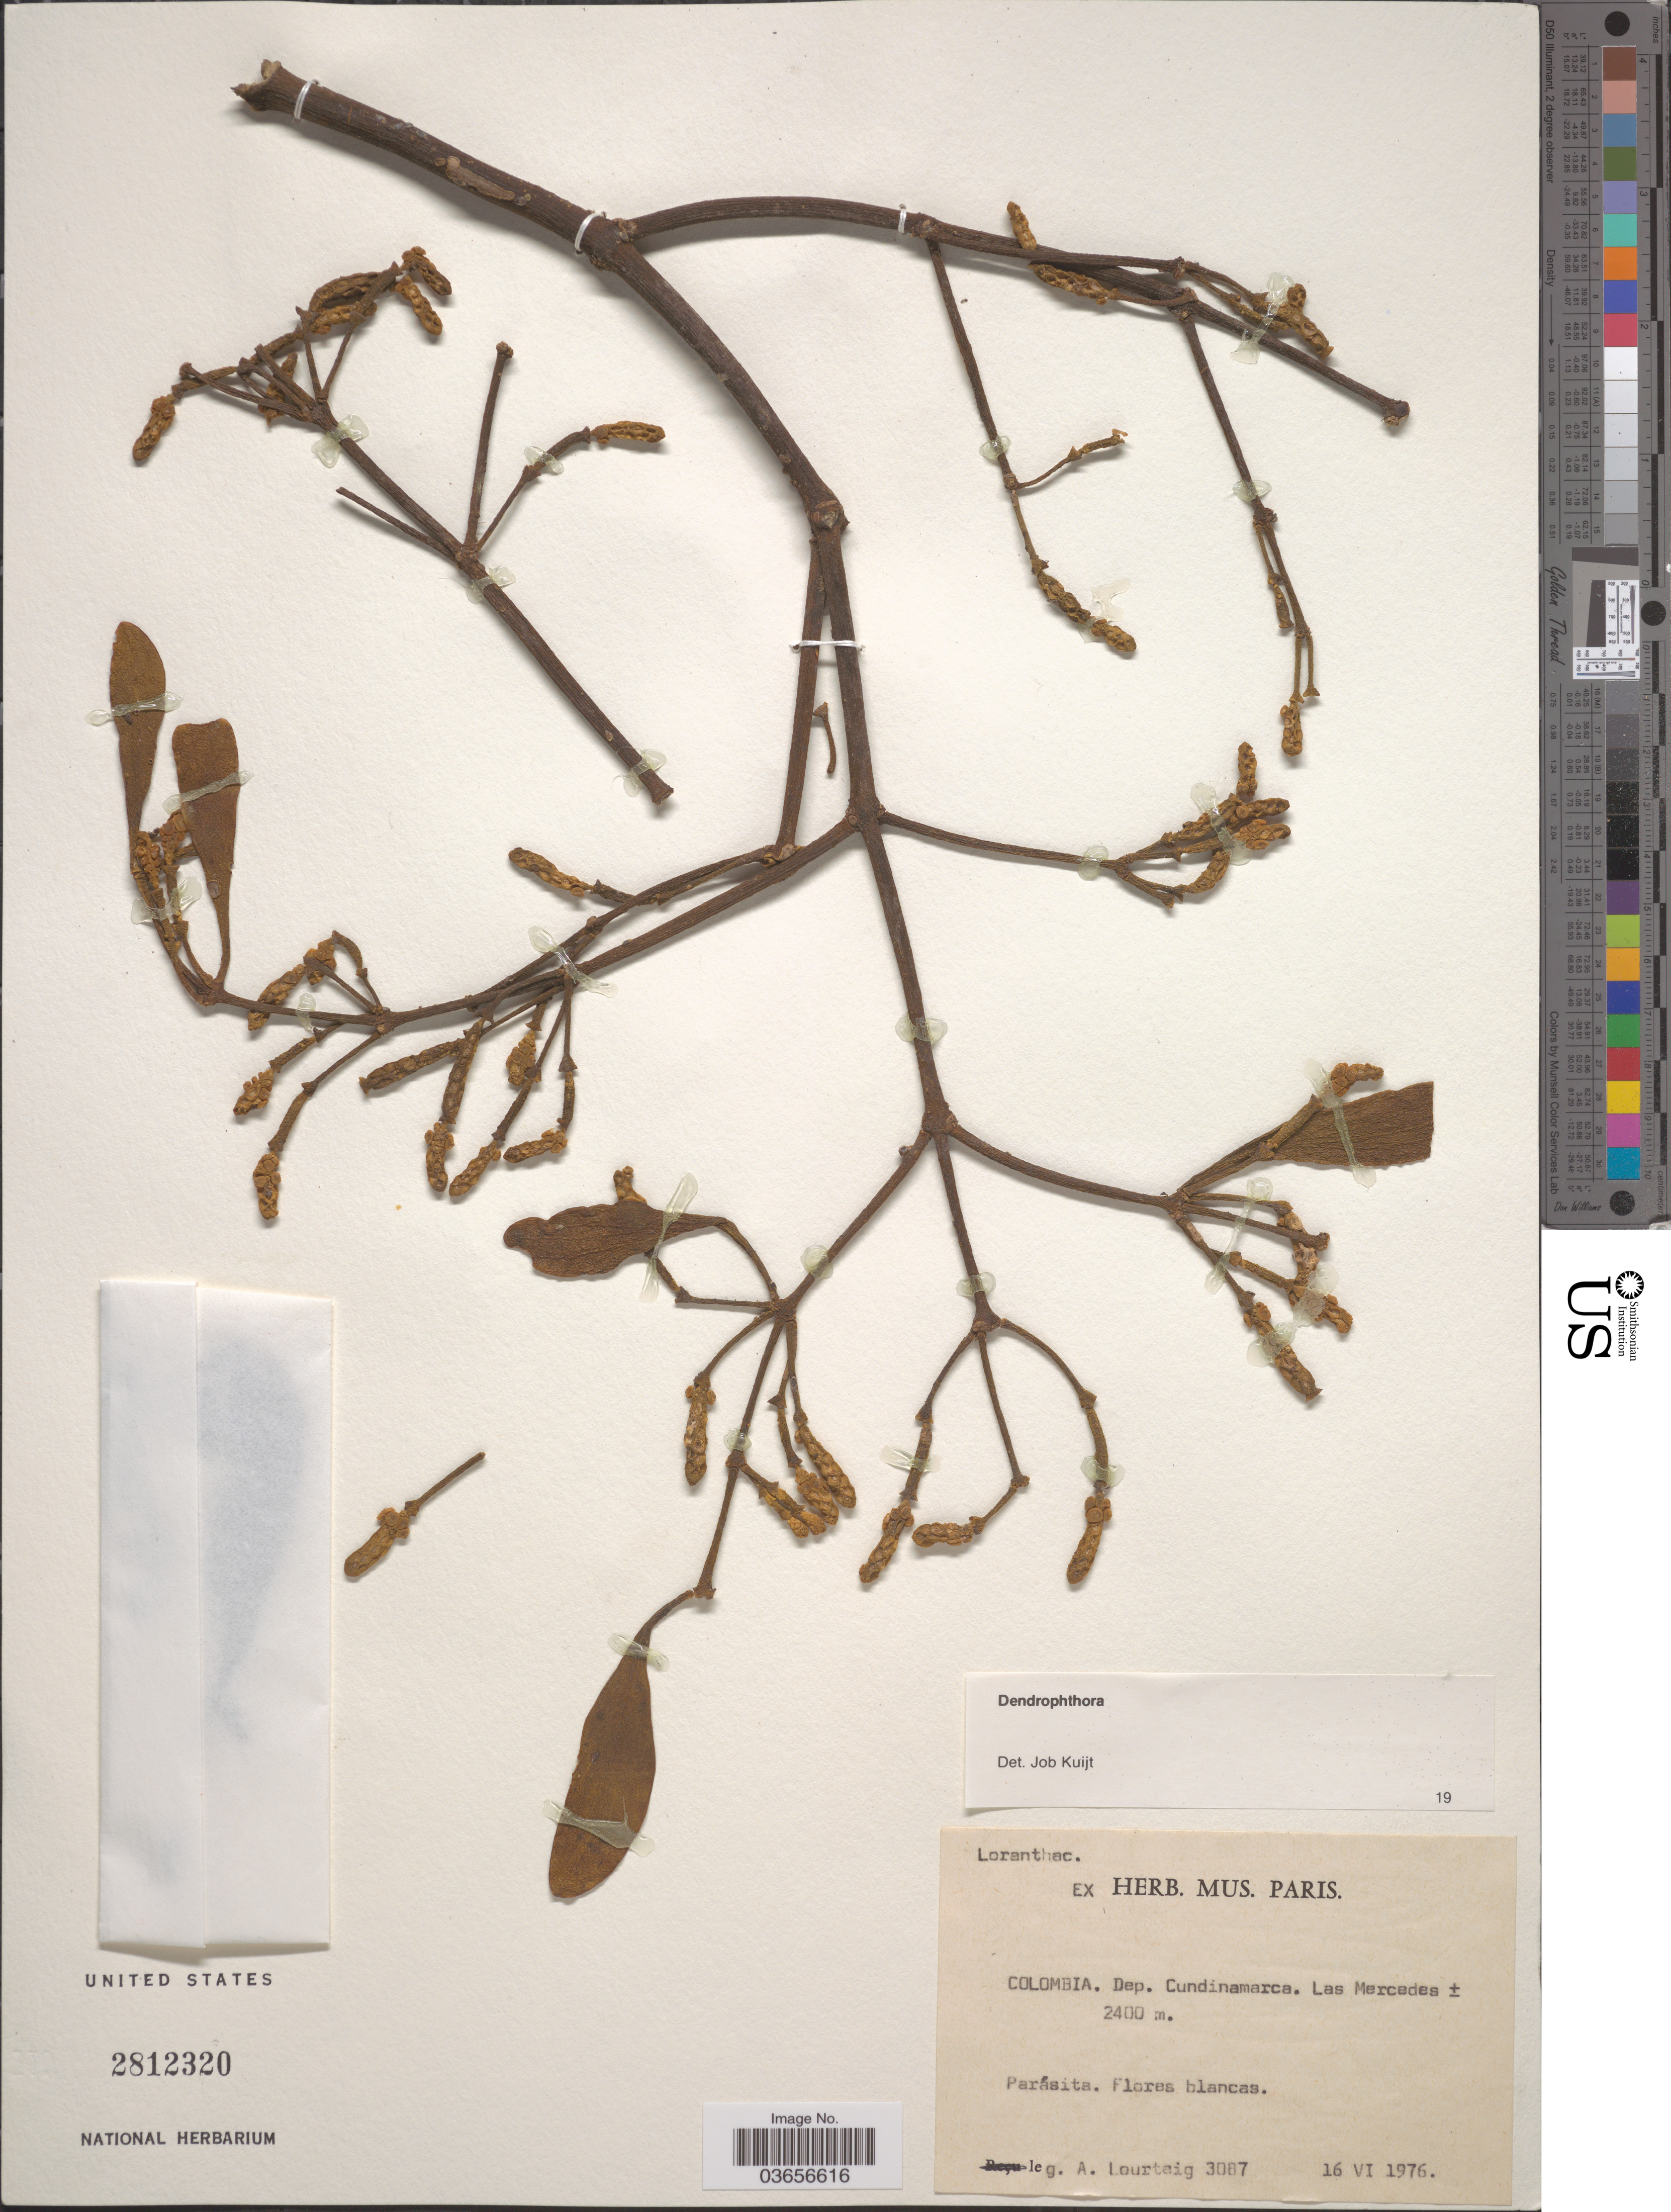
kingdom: Plantae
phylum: Tracheophyta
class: Magnoliopsida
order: Santalales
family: Viscaceae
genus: Dendrophthora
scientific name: Dendrophthora sp.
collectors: A. Lourteig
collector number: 3087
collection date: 1976-06-16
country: Colombia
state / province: Cundinamarca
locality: Dep. Cundinamarca. Las Mercedes.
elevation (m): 2400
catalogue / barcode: US 2812320